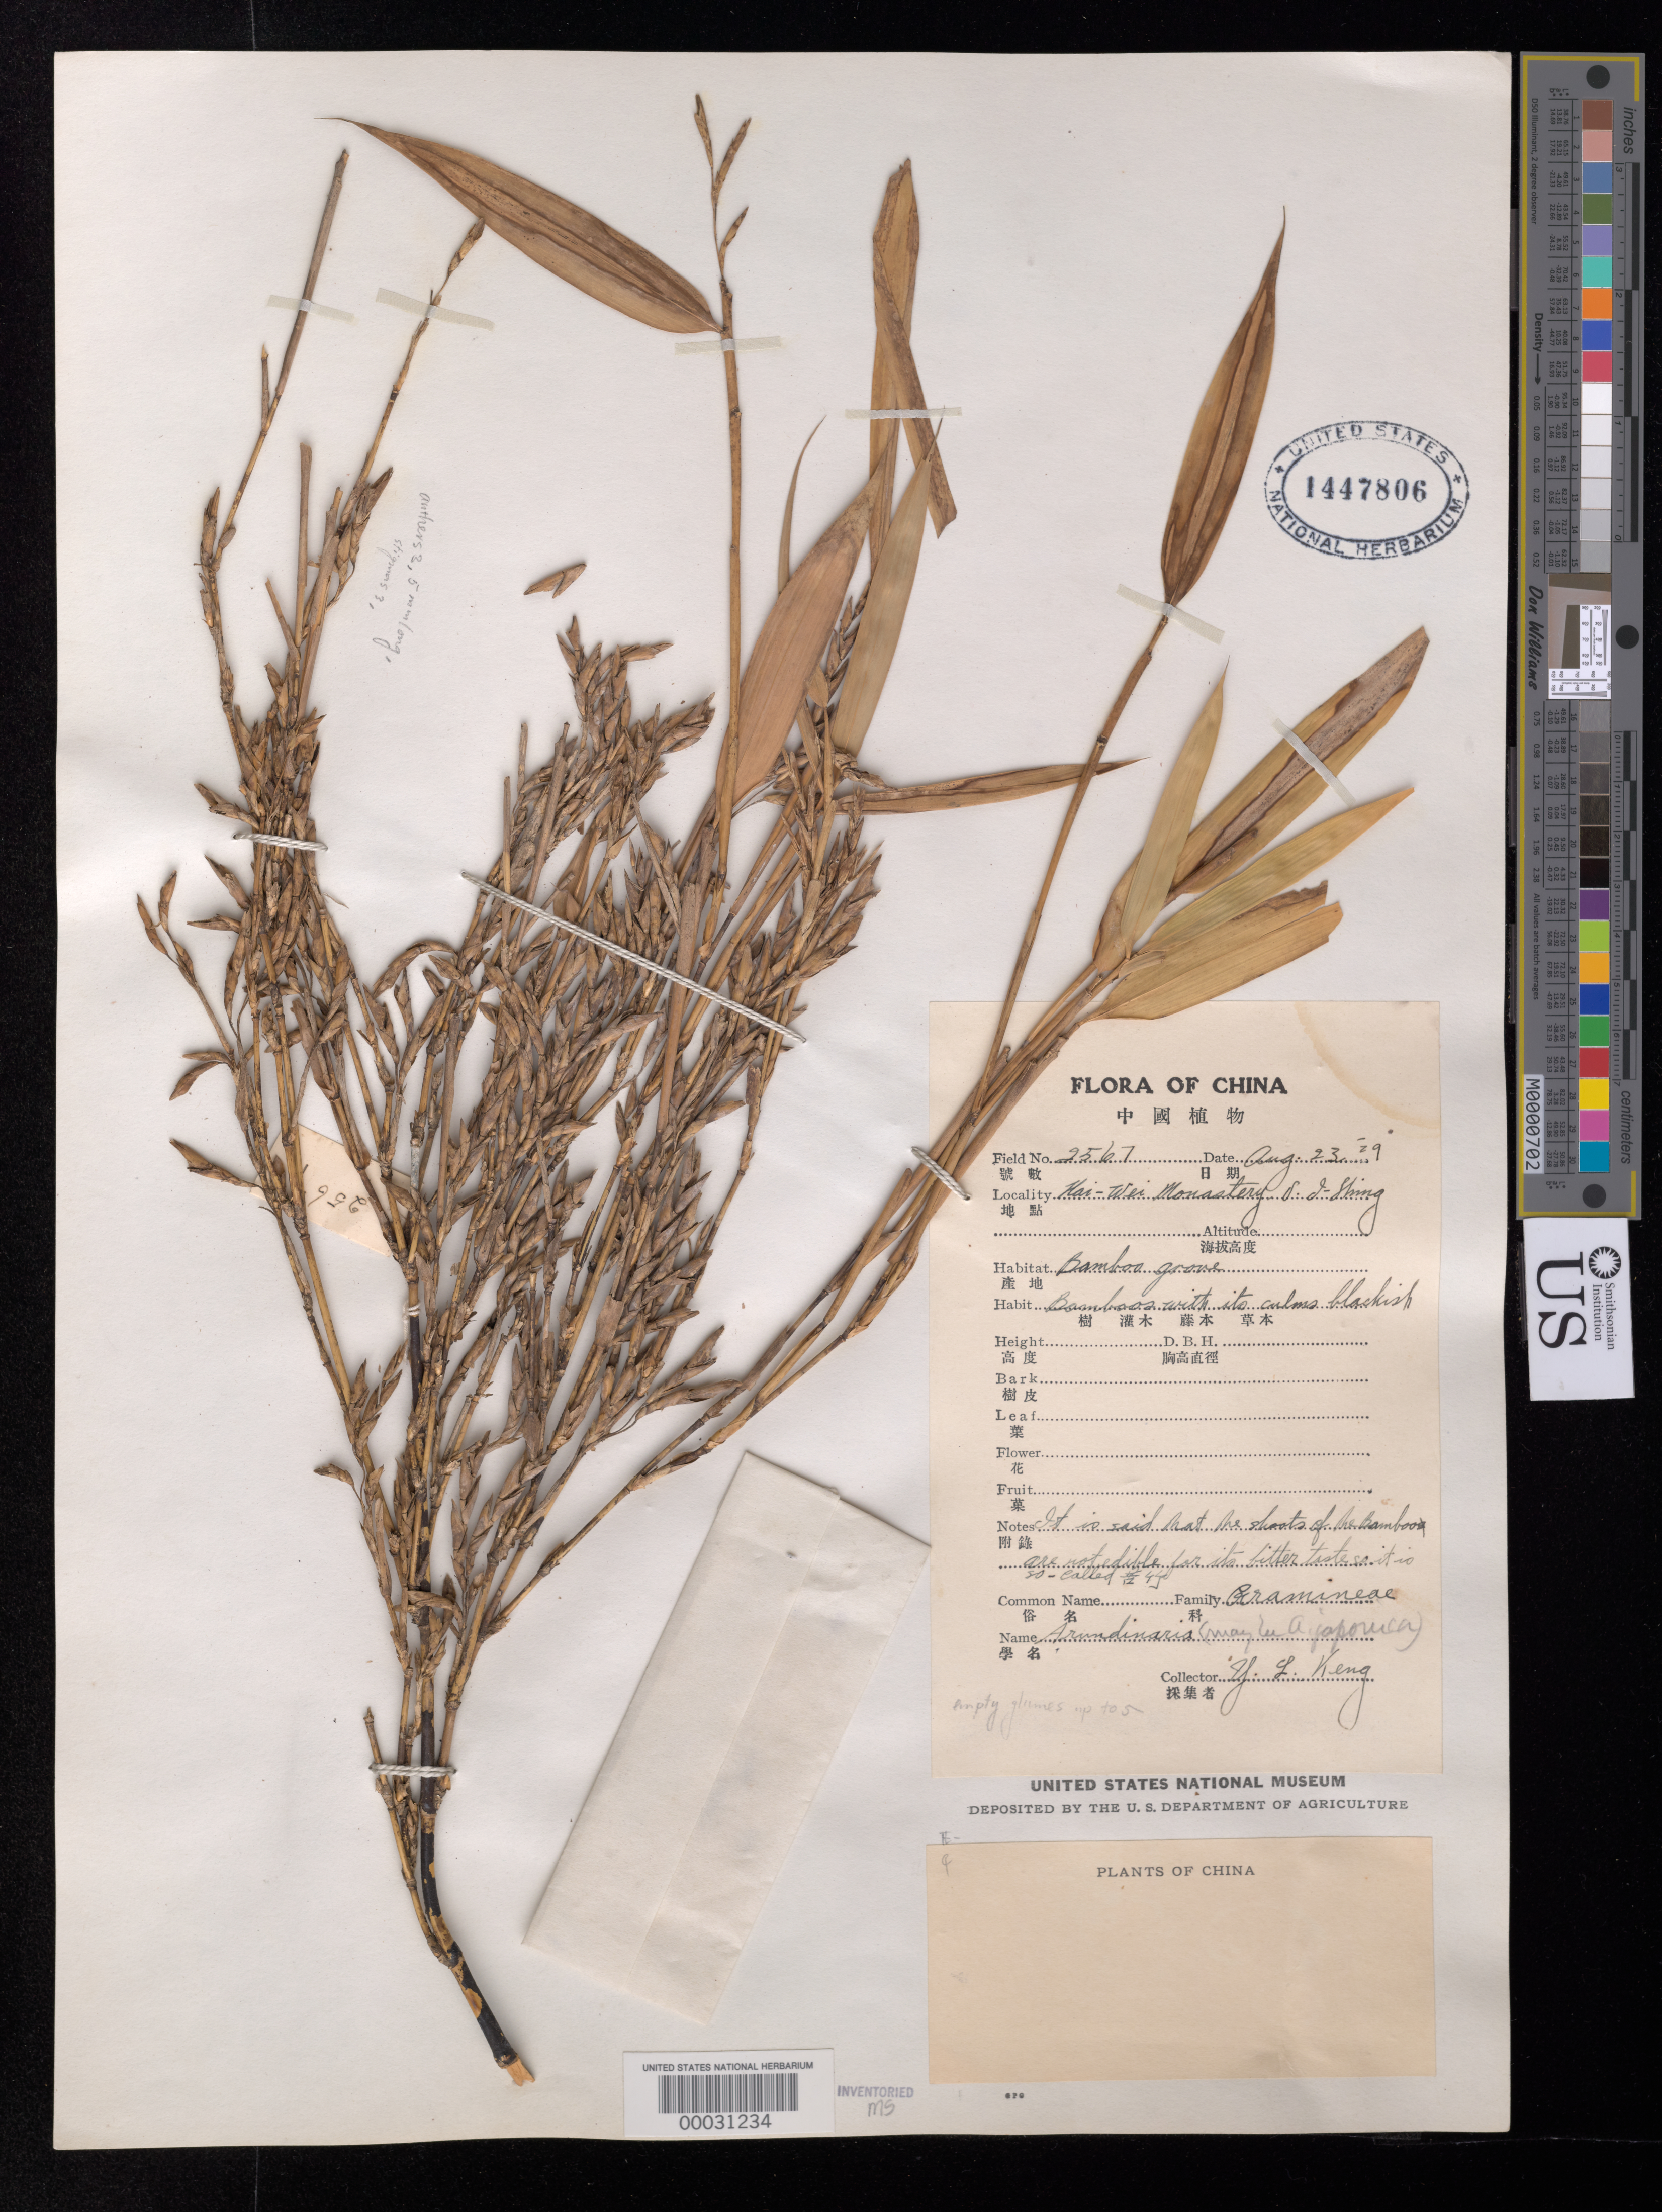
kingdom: Plantae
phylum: Tracheophyta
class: Liliopsida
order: Poales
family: Poaceae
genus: Arundinaria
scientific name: Arundinaria amara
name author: Keng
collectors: Y. L. Keng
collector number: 2567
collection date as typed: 23 Aug 1929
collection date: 1929-08-23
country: China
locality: Kai wei monastery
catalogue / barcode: US 1447806